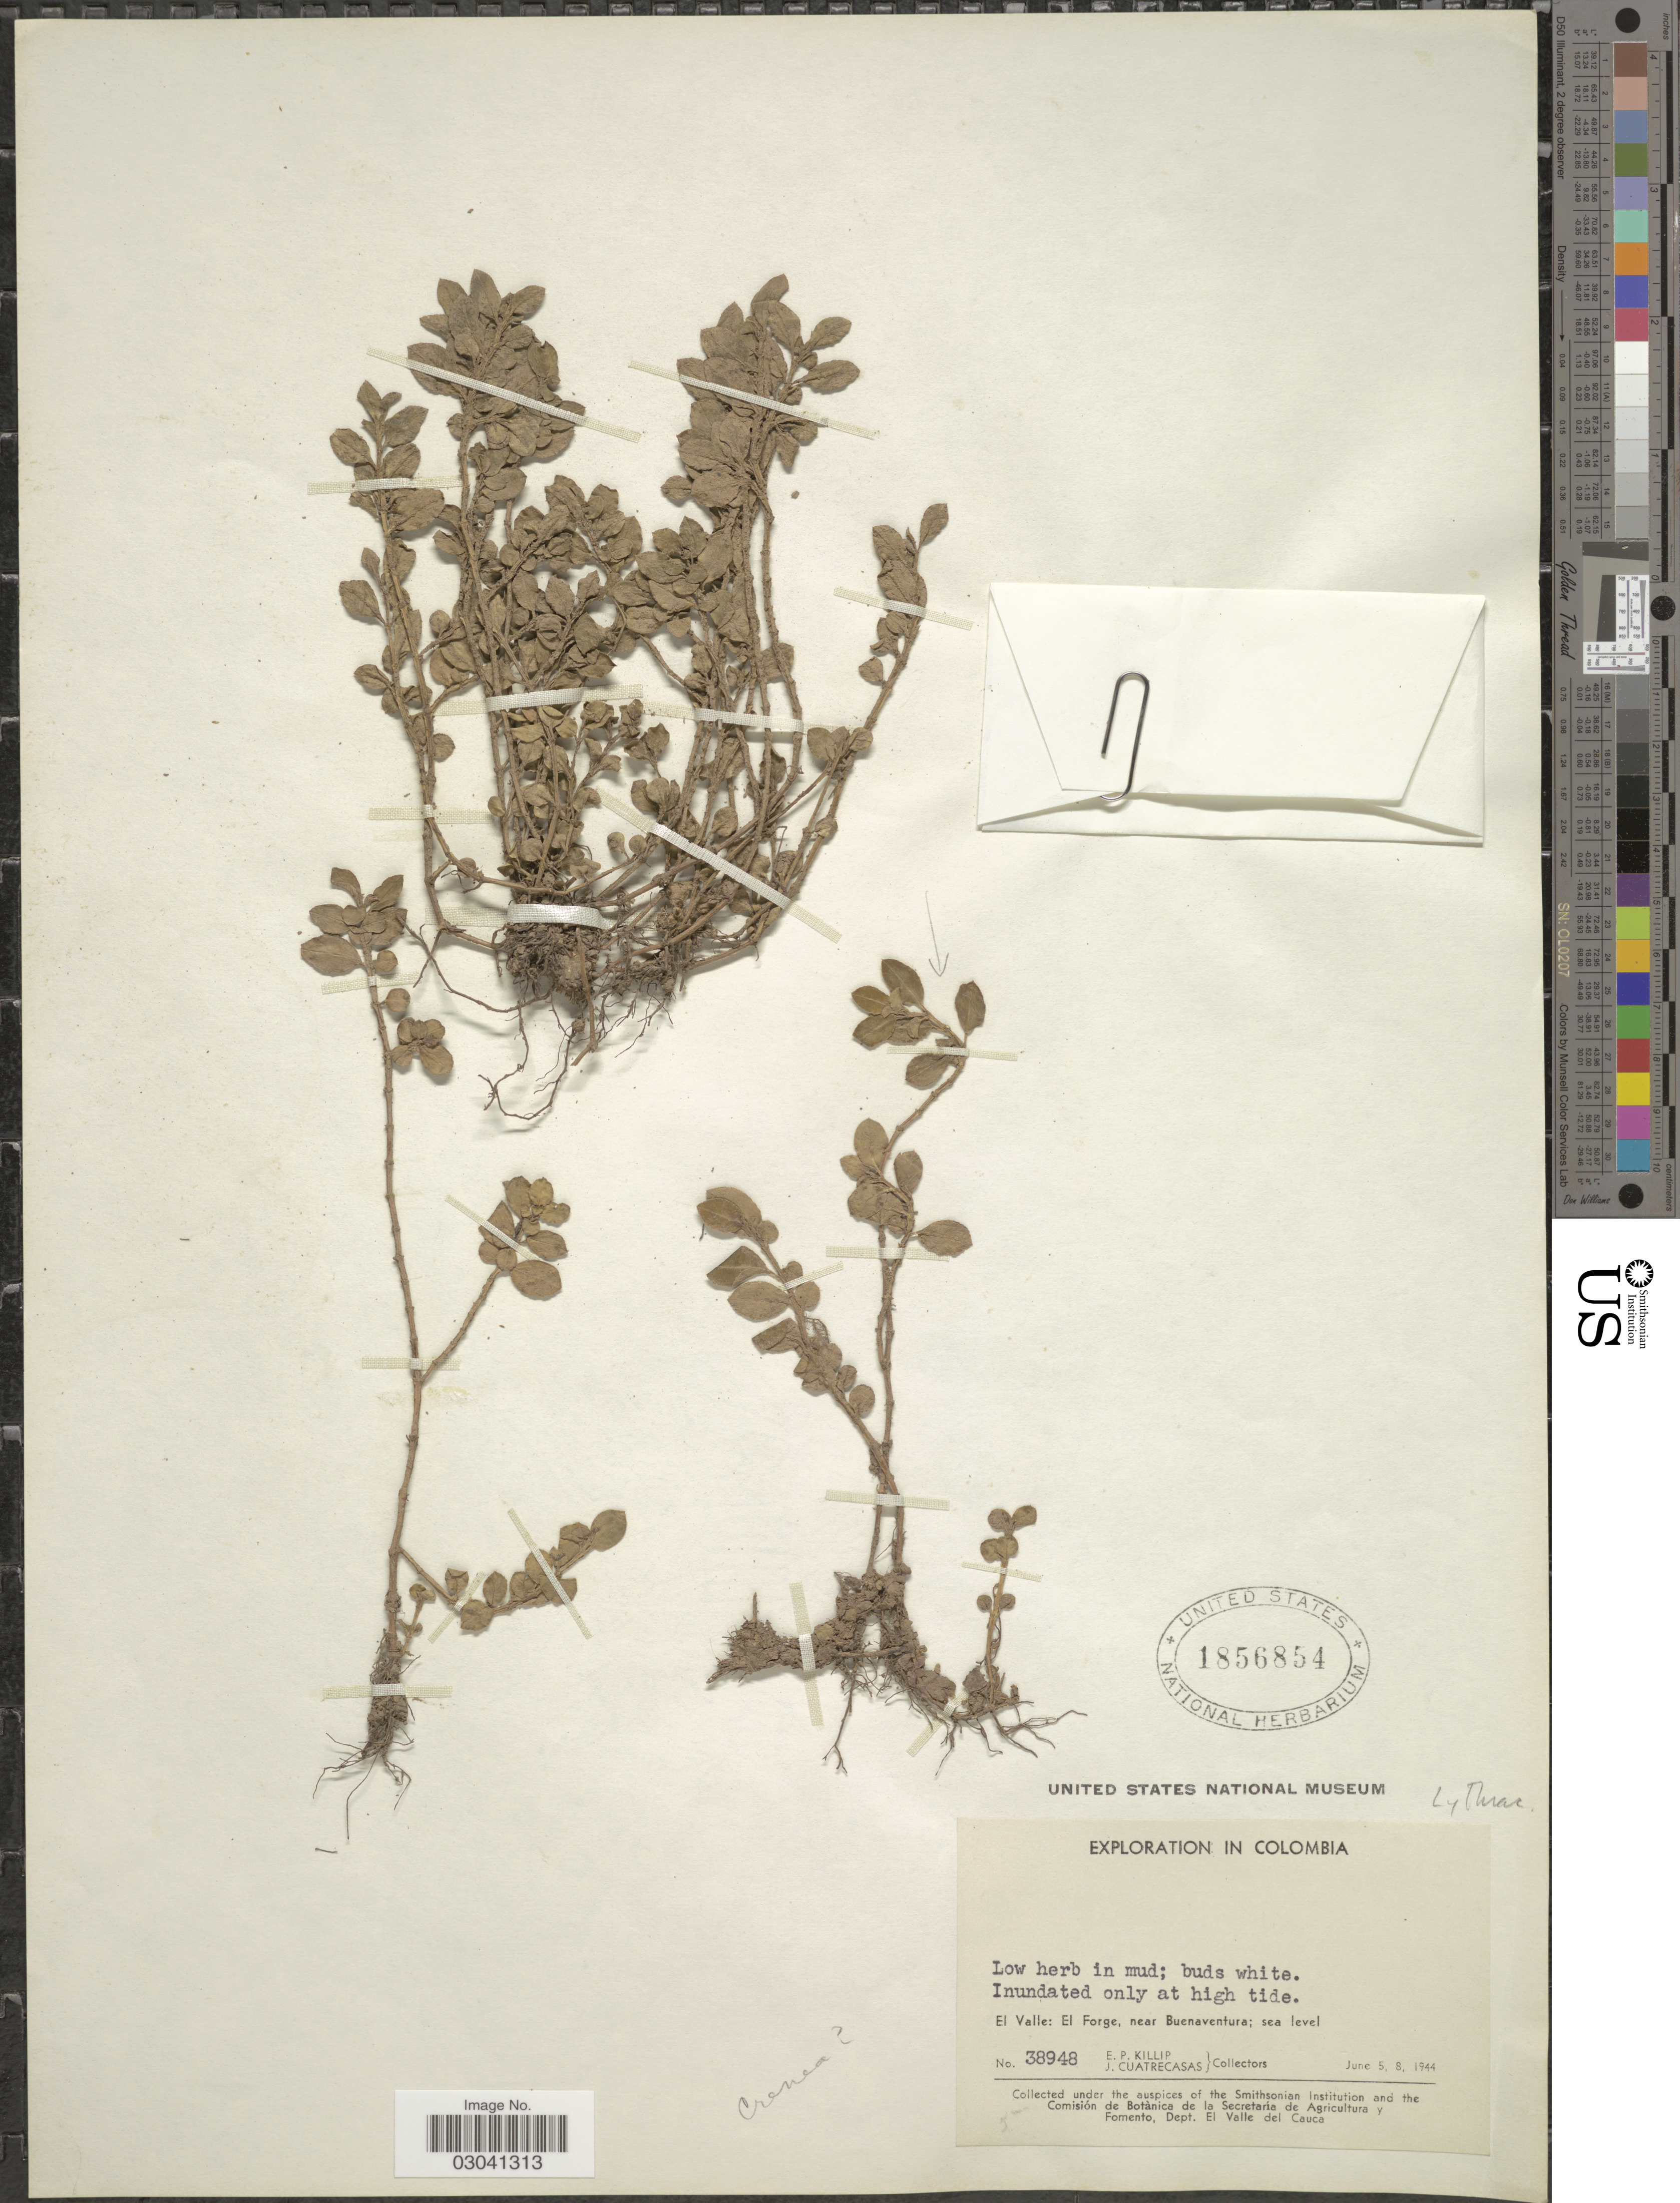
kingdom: Plantae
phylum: Tracheophyta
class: Magnoliopsida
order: Rosales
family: Urticaceae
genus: Pilea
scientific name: Pilea sp.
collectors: E. P. Killip & J. Cuatrecasas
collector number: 38948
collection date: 1944-06-05/1944-06-08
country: Colombia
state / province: Valle del Cauca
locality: El Valle: El Forge, near Buenaventura.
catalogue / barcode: US 1856854